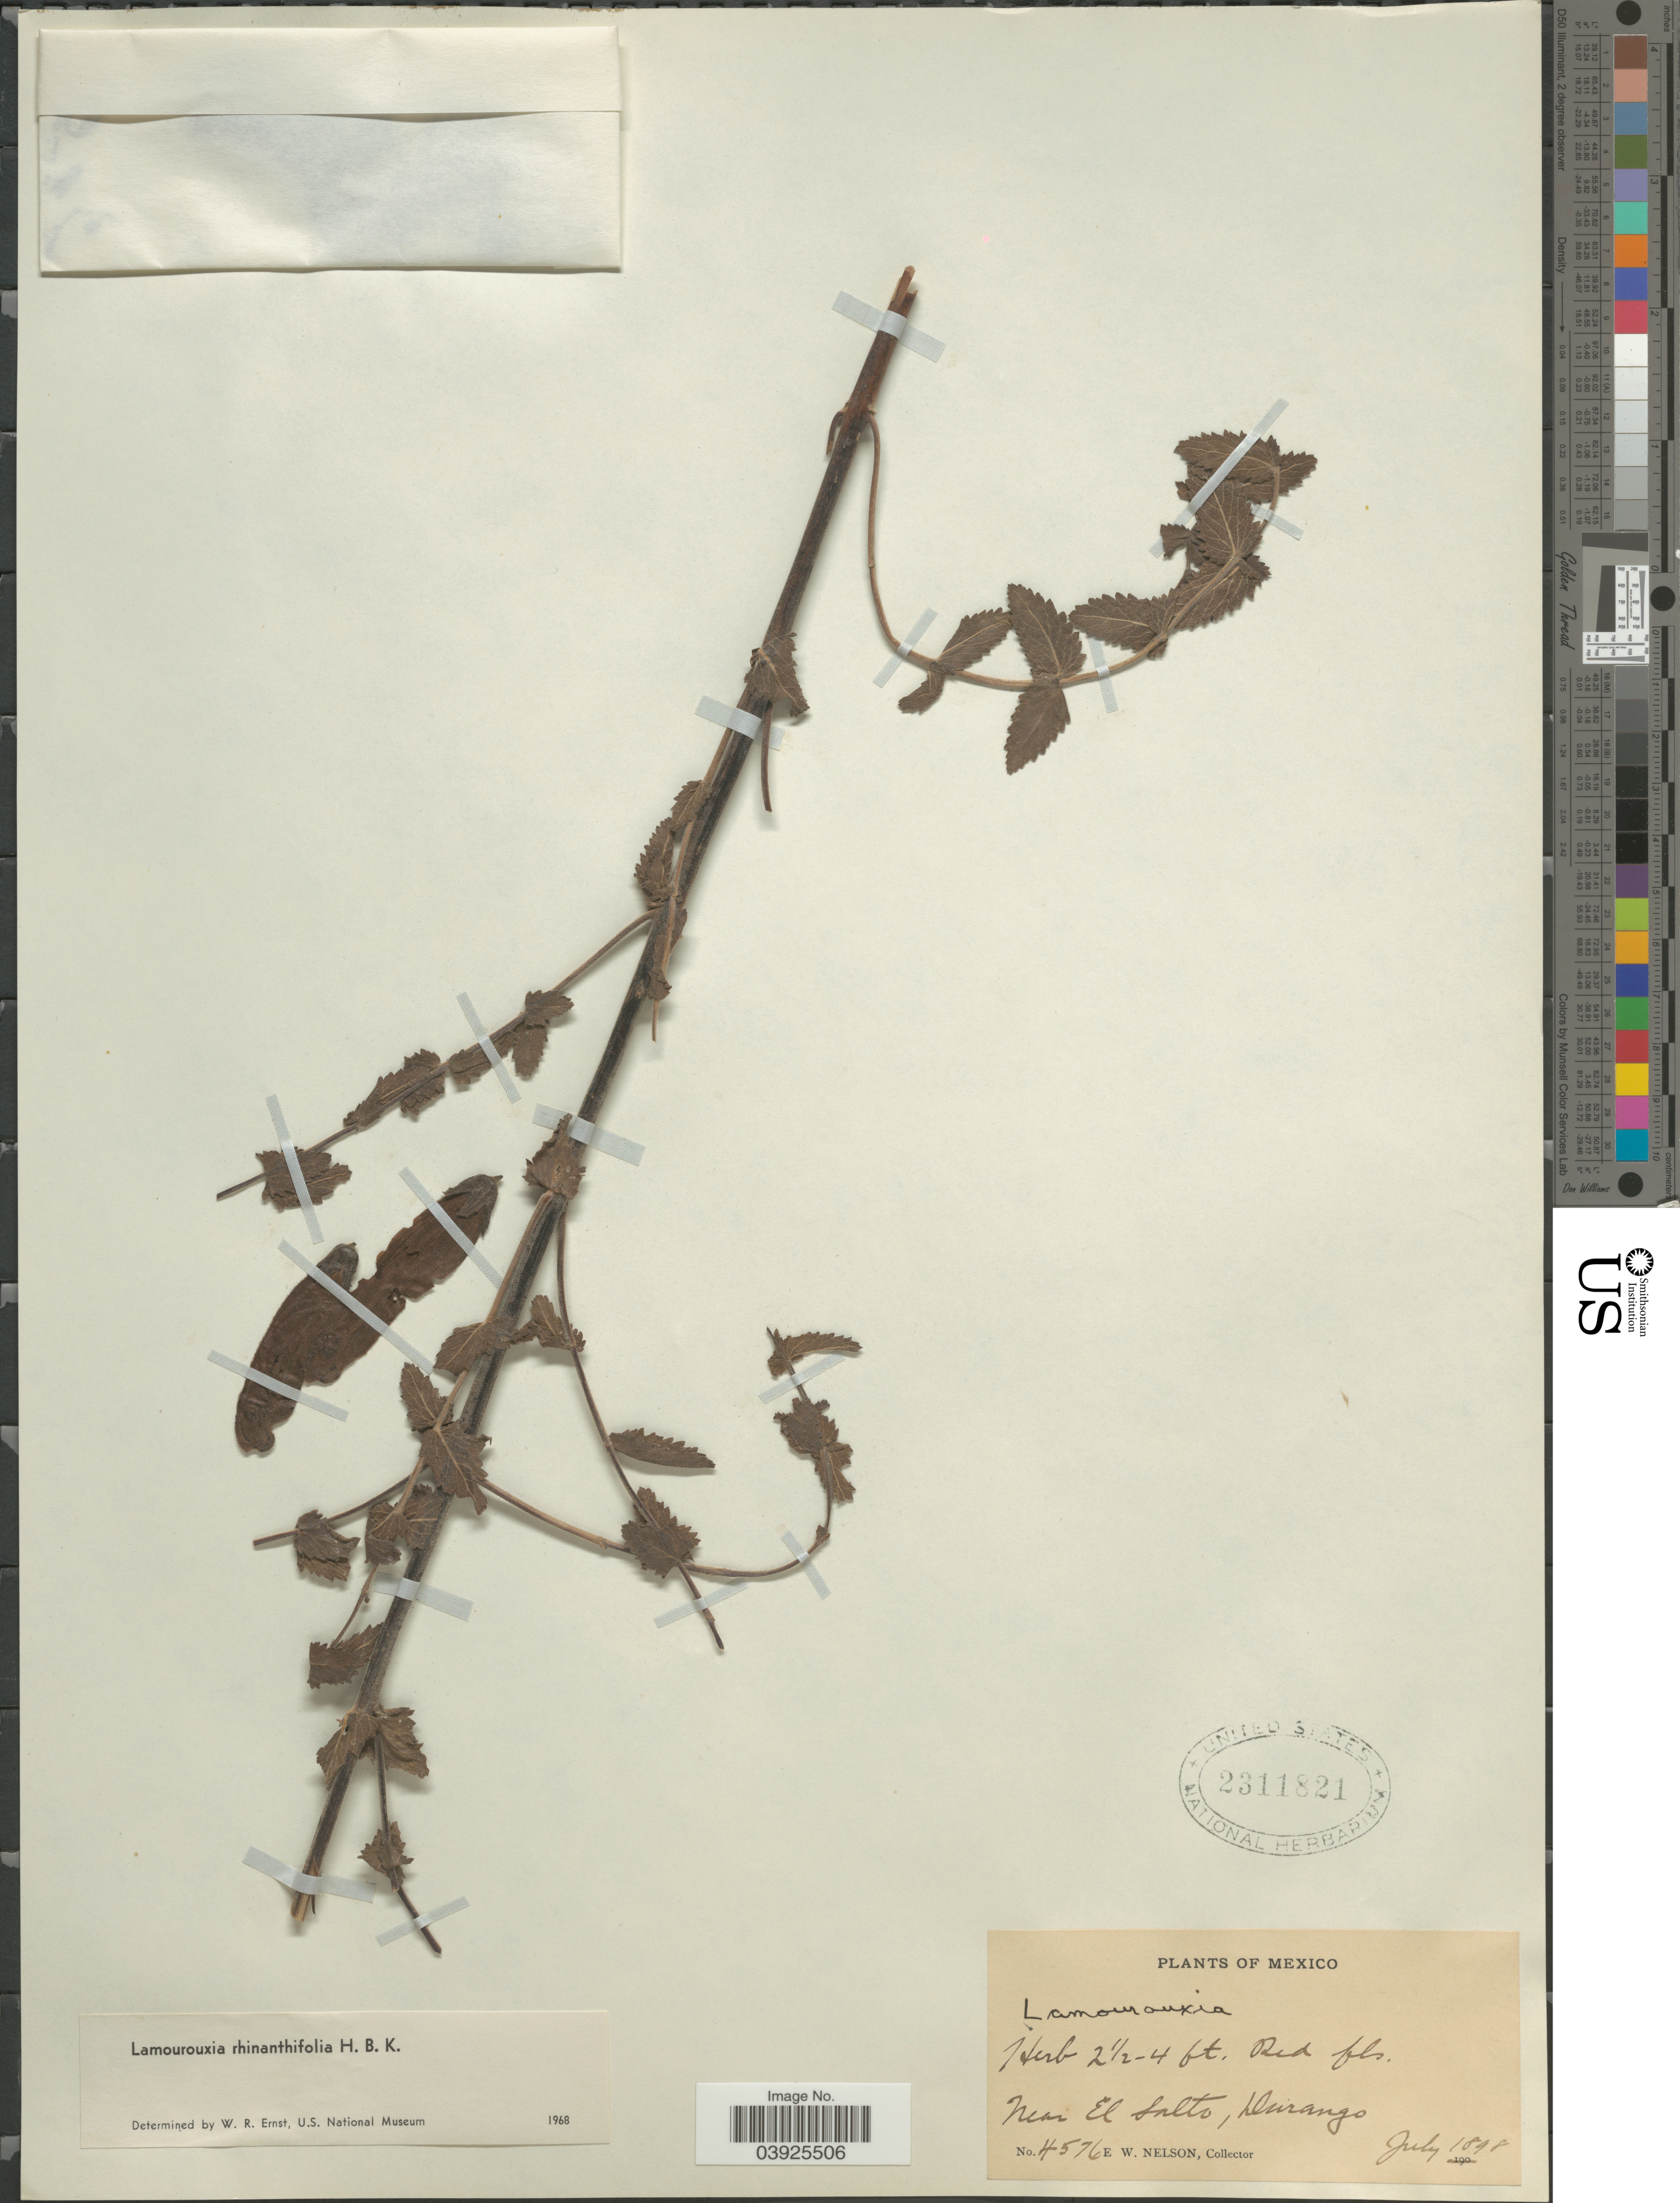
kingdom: Plantae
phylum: Tracheophyta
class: Magnoliopsida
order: Lamiales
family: Orobanchaceae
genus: Lamourouxia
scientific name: Lamourouxia rhinanthifolia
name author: Kunth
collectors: E. W. Nelson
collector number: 4576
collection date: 1898-07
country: Mexico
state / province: Durango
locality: Near El Salto.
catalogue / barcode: US 2311821